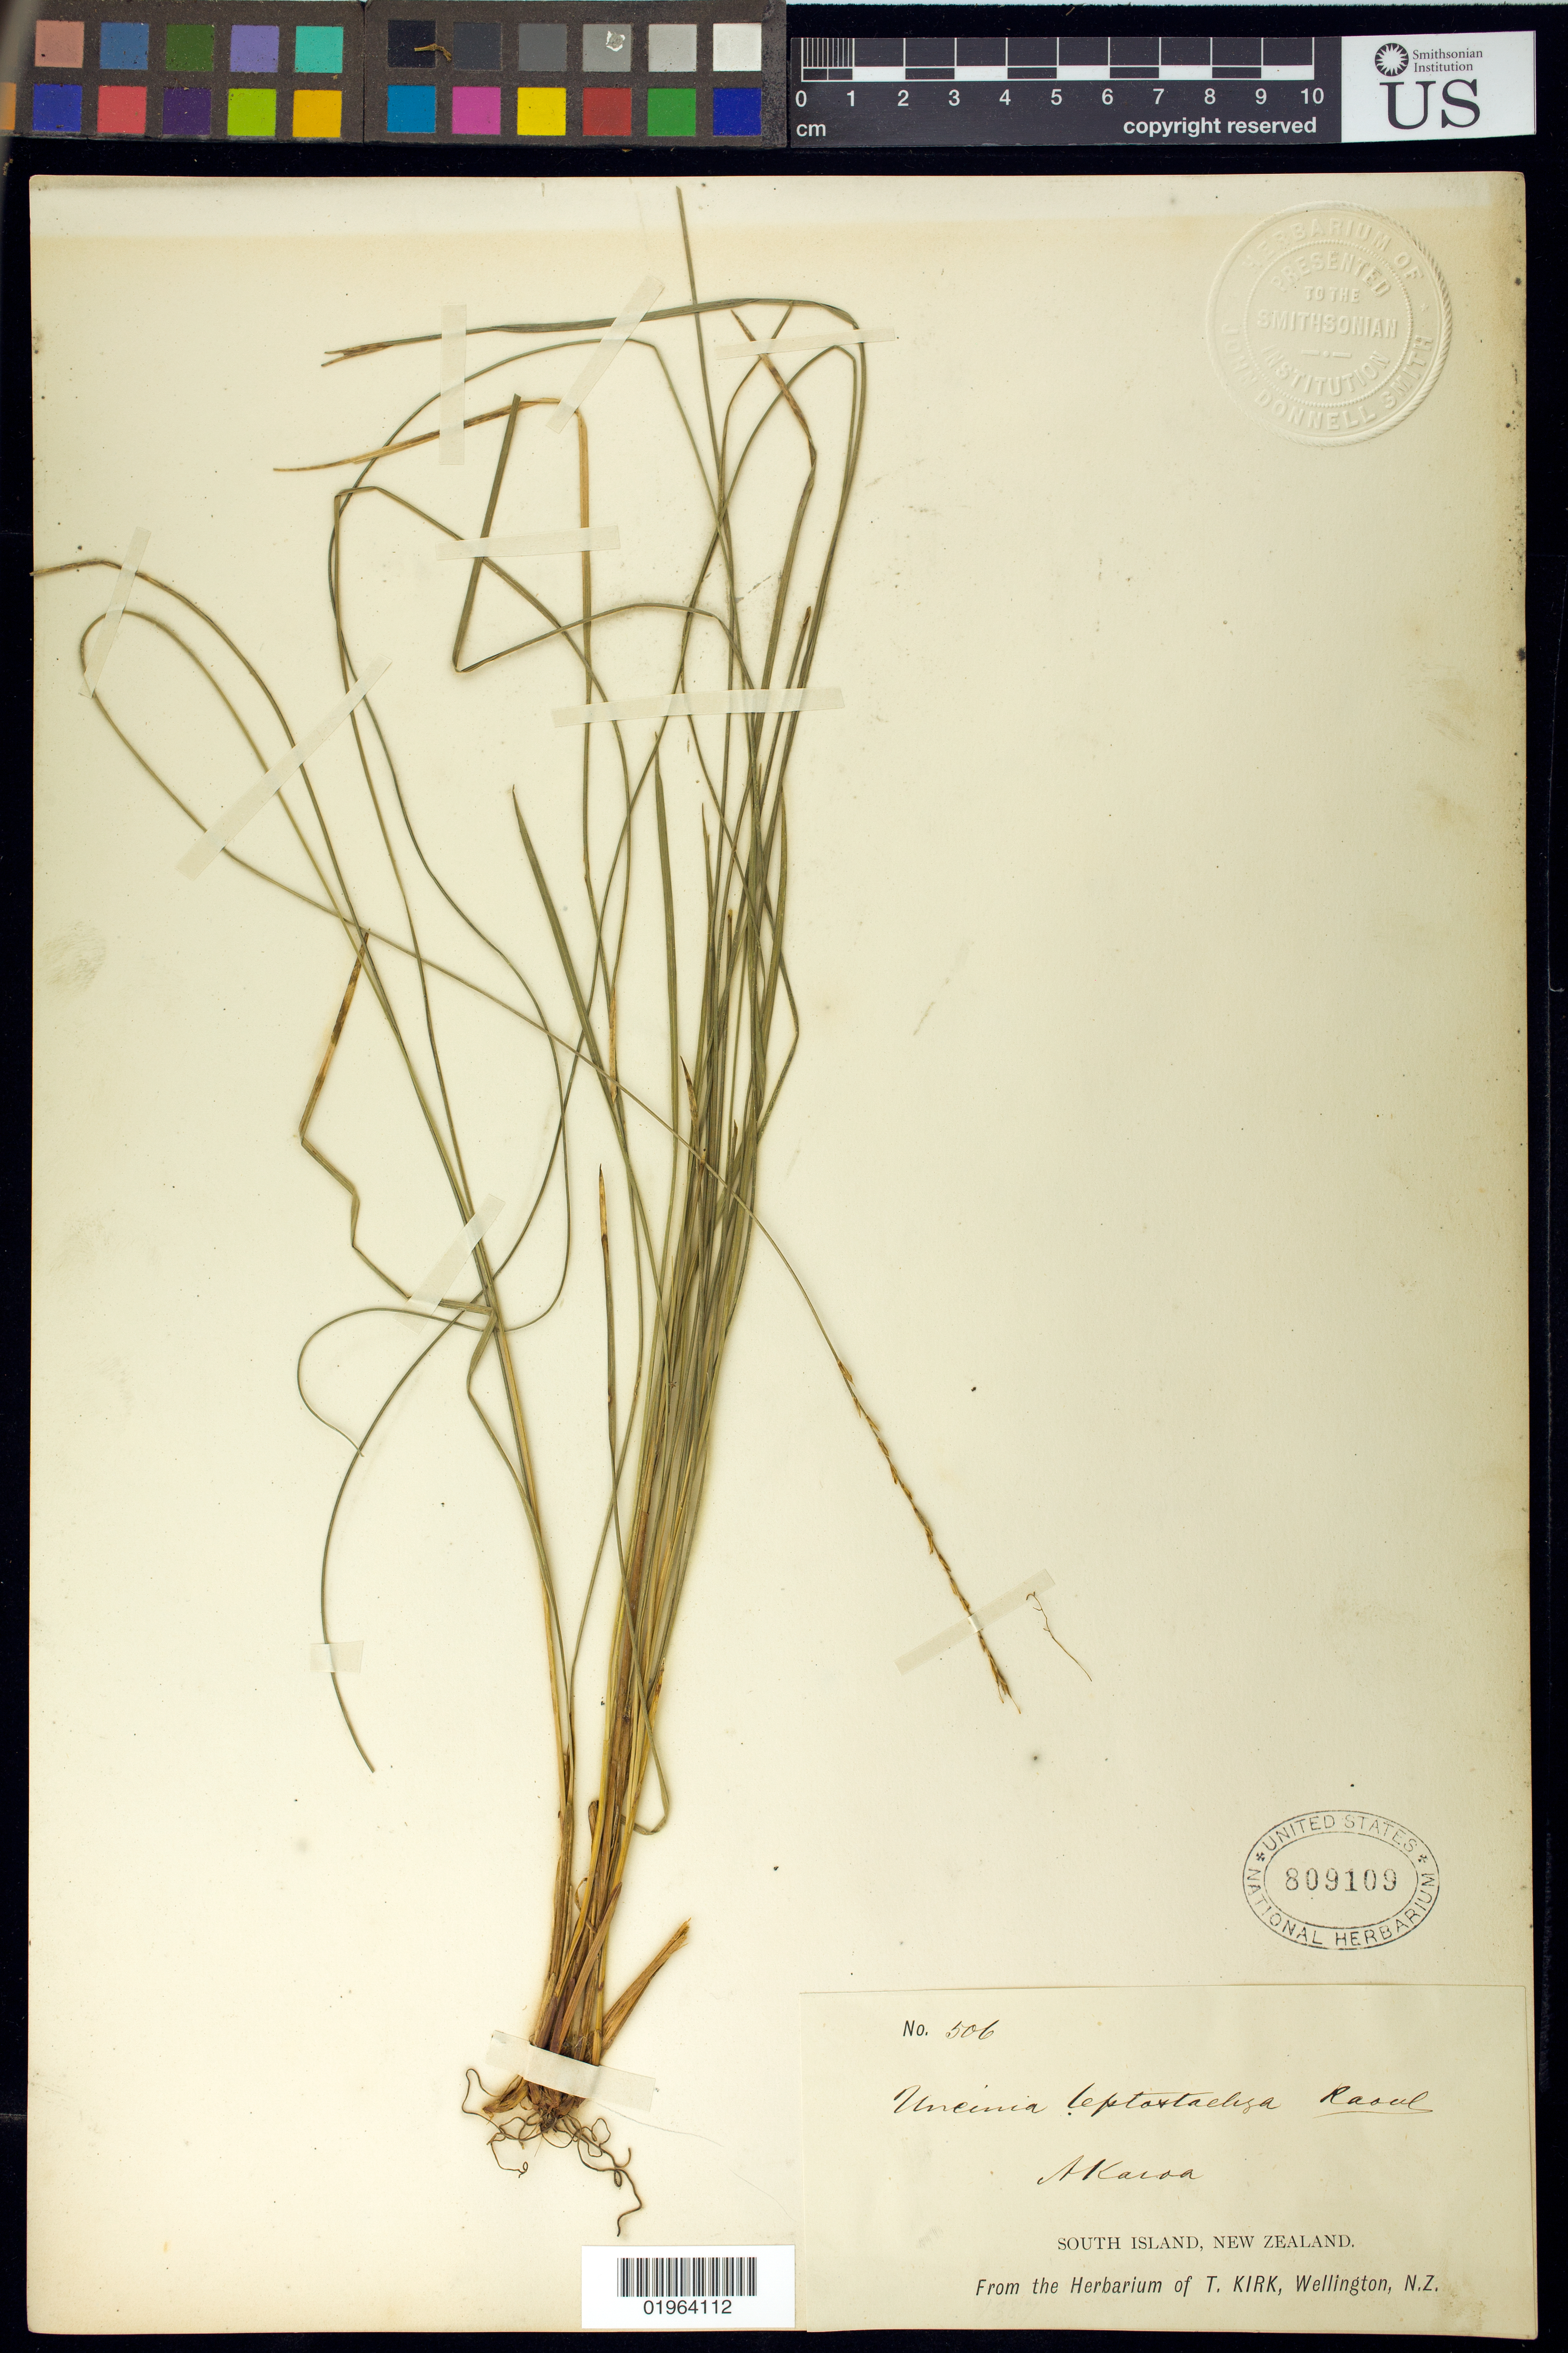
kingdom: Plantae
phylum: Tracheophyta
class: Liliopsida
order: Poales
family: Cyperaceae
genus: Carex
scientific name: Carex cyanea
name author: K.A. Ford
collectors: ex herb. T. Kirk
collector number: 506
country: New Zealand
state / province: Canterbury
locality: Akaroa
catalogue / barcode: US 809109